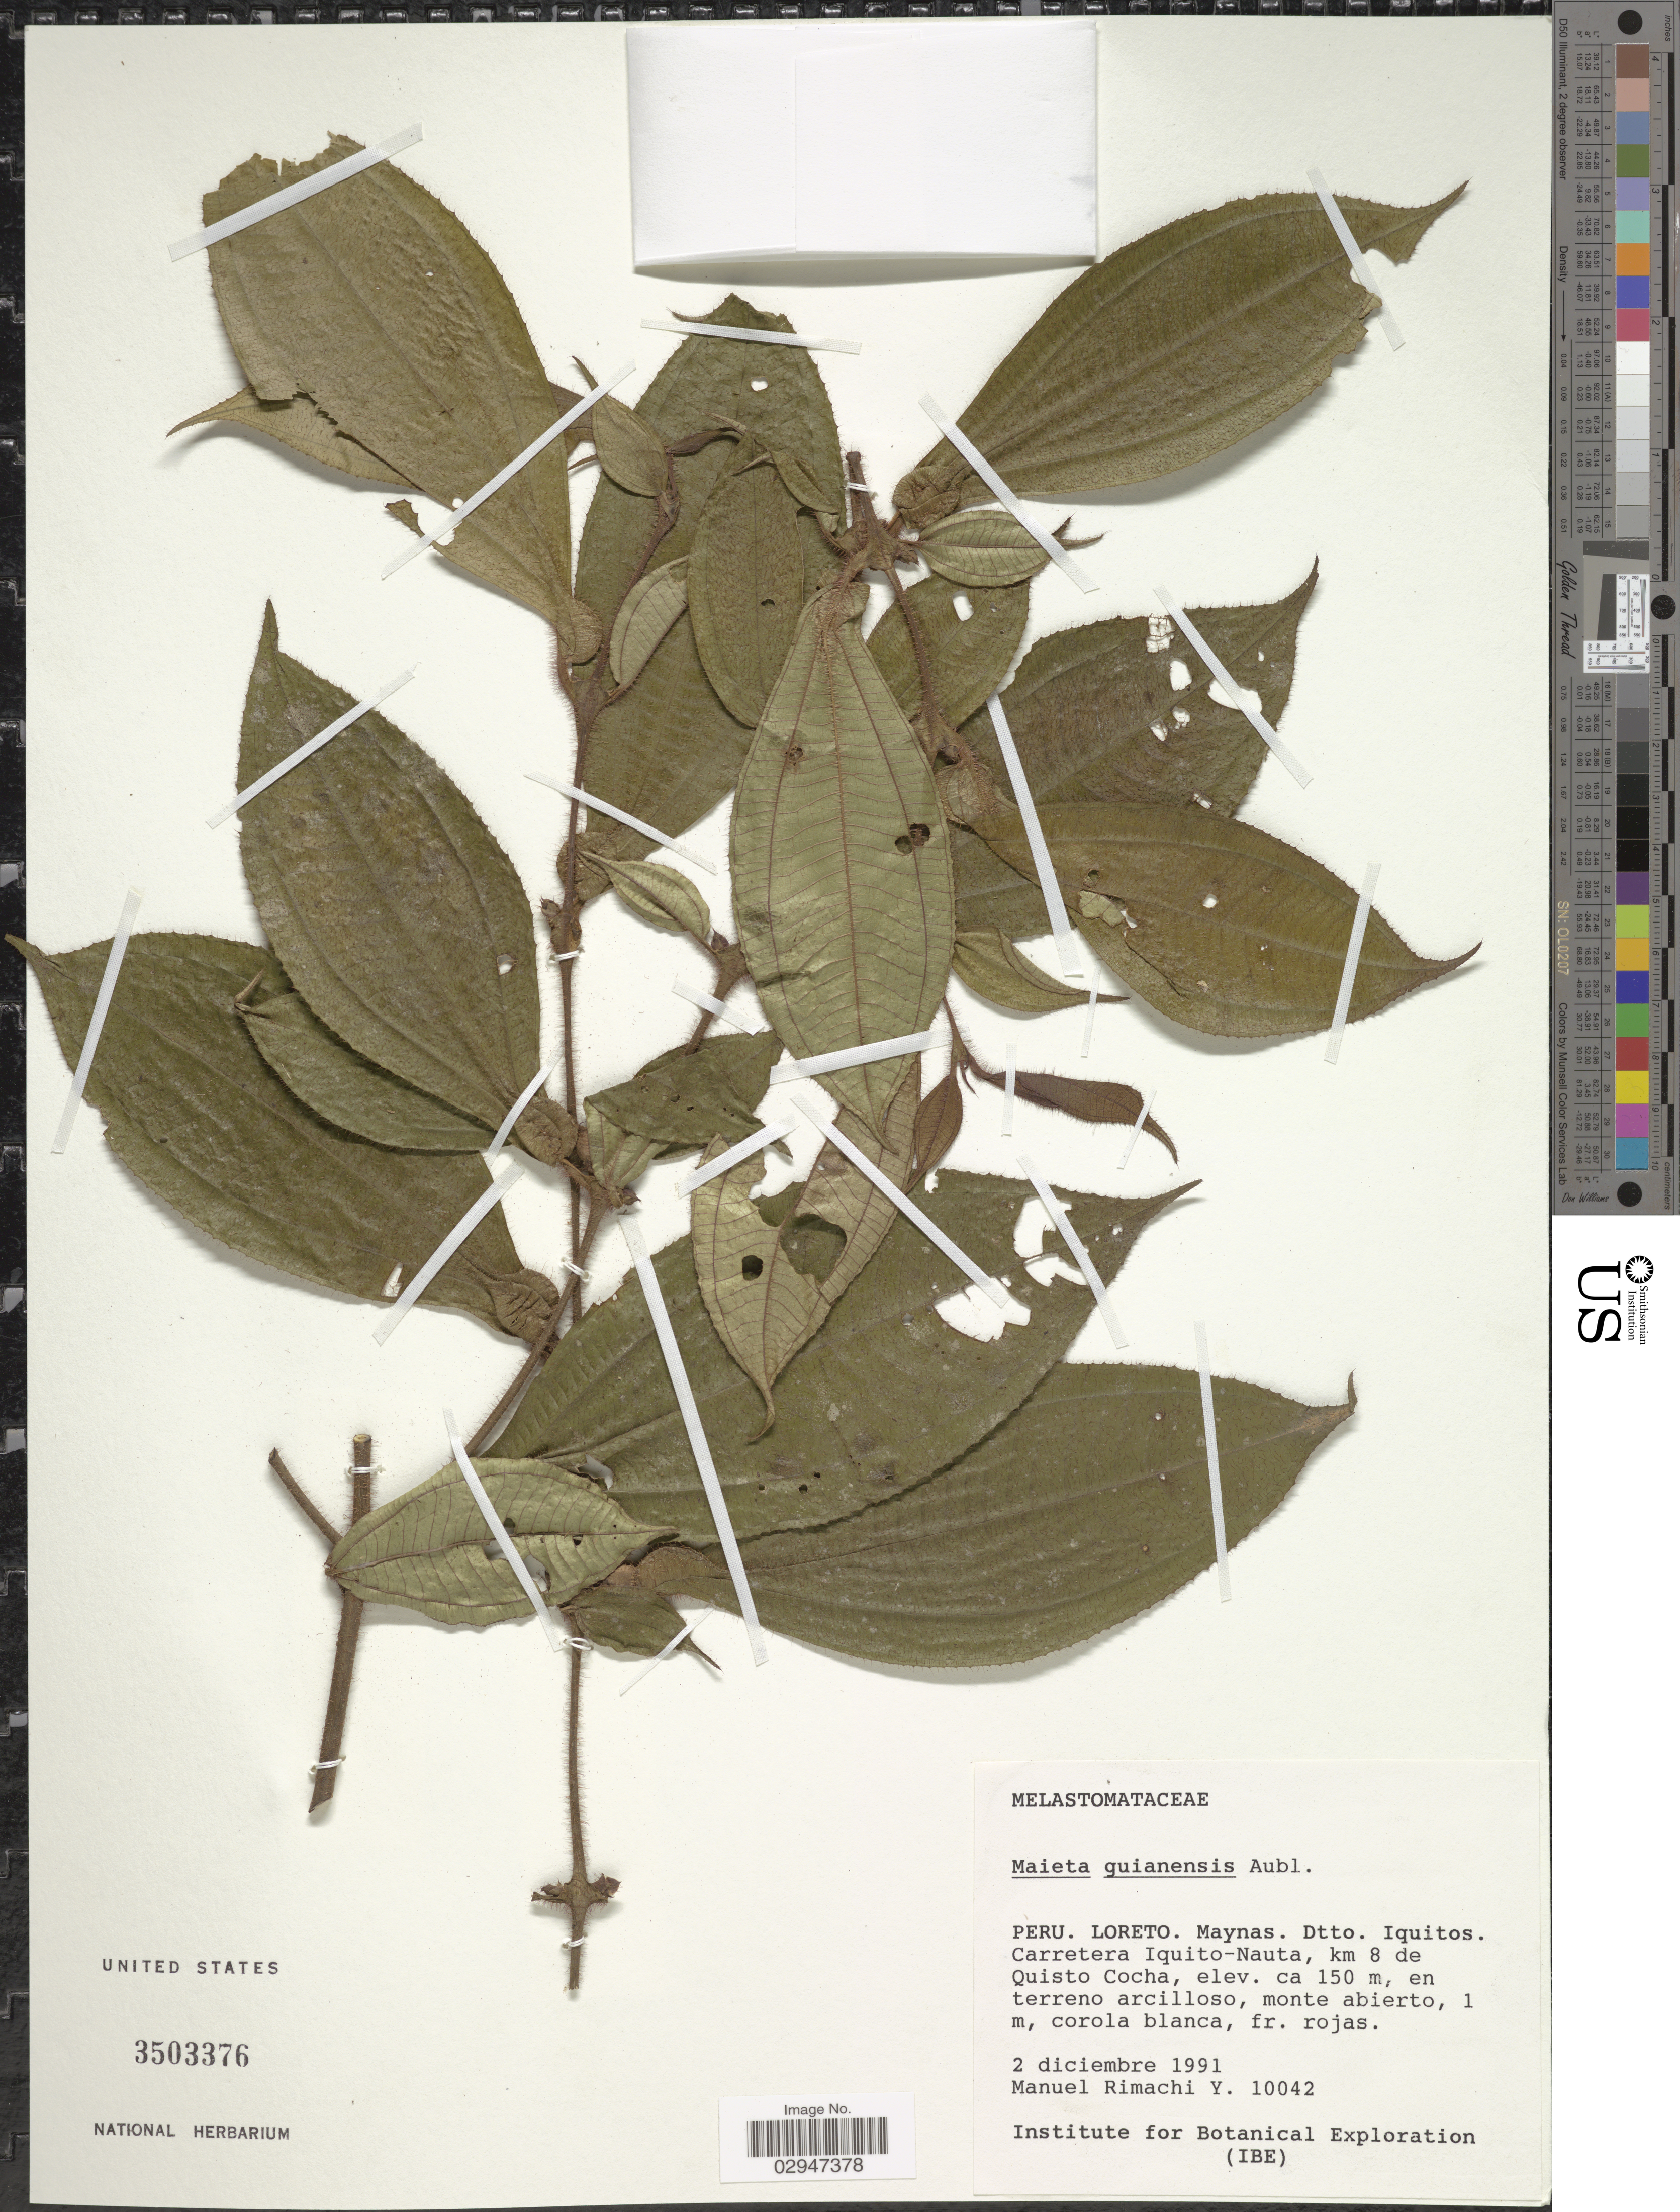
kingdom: Plantae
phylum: Tracheophyta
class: Magnoliopsida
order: Myrtales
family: Melastomataceae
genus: Maieta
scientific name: Maieta guianensis var. guianensis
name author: Aubl.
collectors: M. Rimachi Y.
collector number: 10042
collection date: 1991-12-02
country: Peru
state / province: Loreto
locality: Loreto. Maynas. Dtto. Iquitos. Carretera Iquito-Nauta, km 8 de Quisto Cocha.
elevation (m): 150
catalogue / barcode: US 3503376